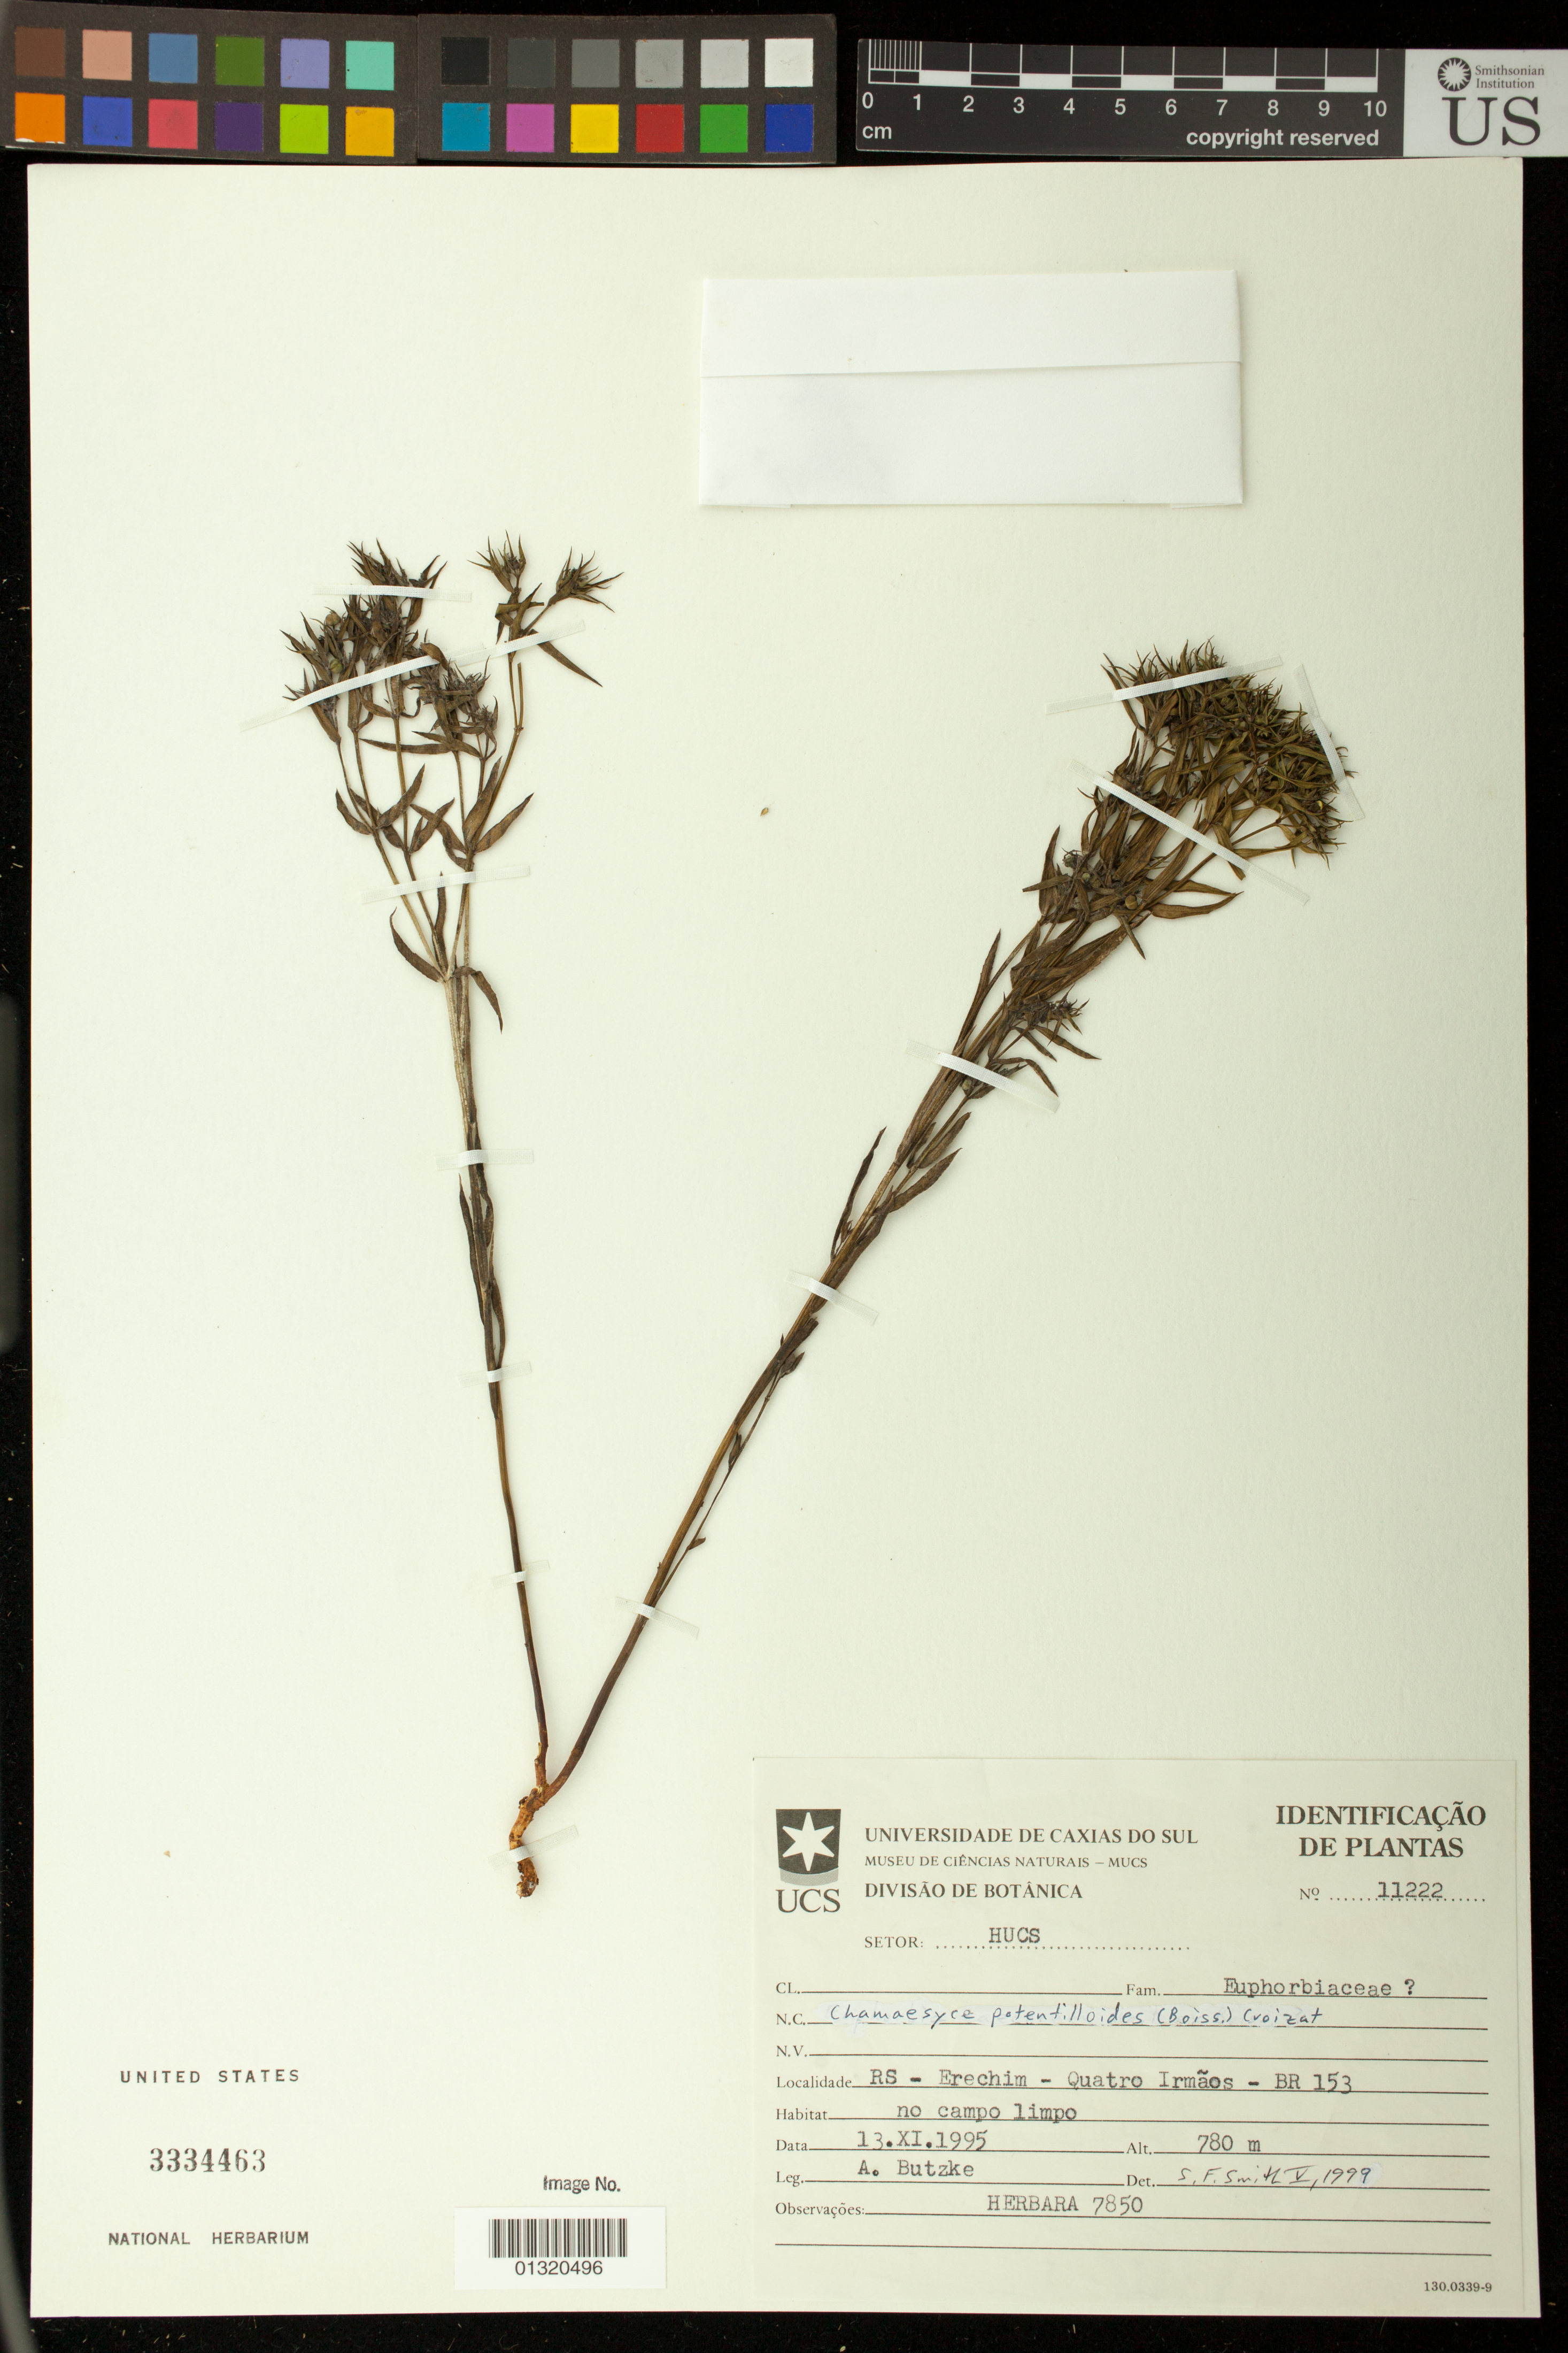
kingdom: Plantae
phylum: Tracheophyta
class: Magnoliopsida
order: Malpighiales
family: Euphorbiaceae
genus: Euphorbia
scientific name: Euphorbia potentilloides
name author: Boiss.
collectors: A. Butzke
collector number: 11222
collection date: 1995-11-13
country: Brazil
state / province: Rio Grande do Sul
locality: Erechim, Quatro Irmaos, BR 153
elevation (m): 780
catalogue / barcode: US 3334463